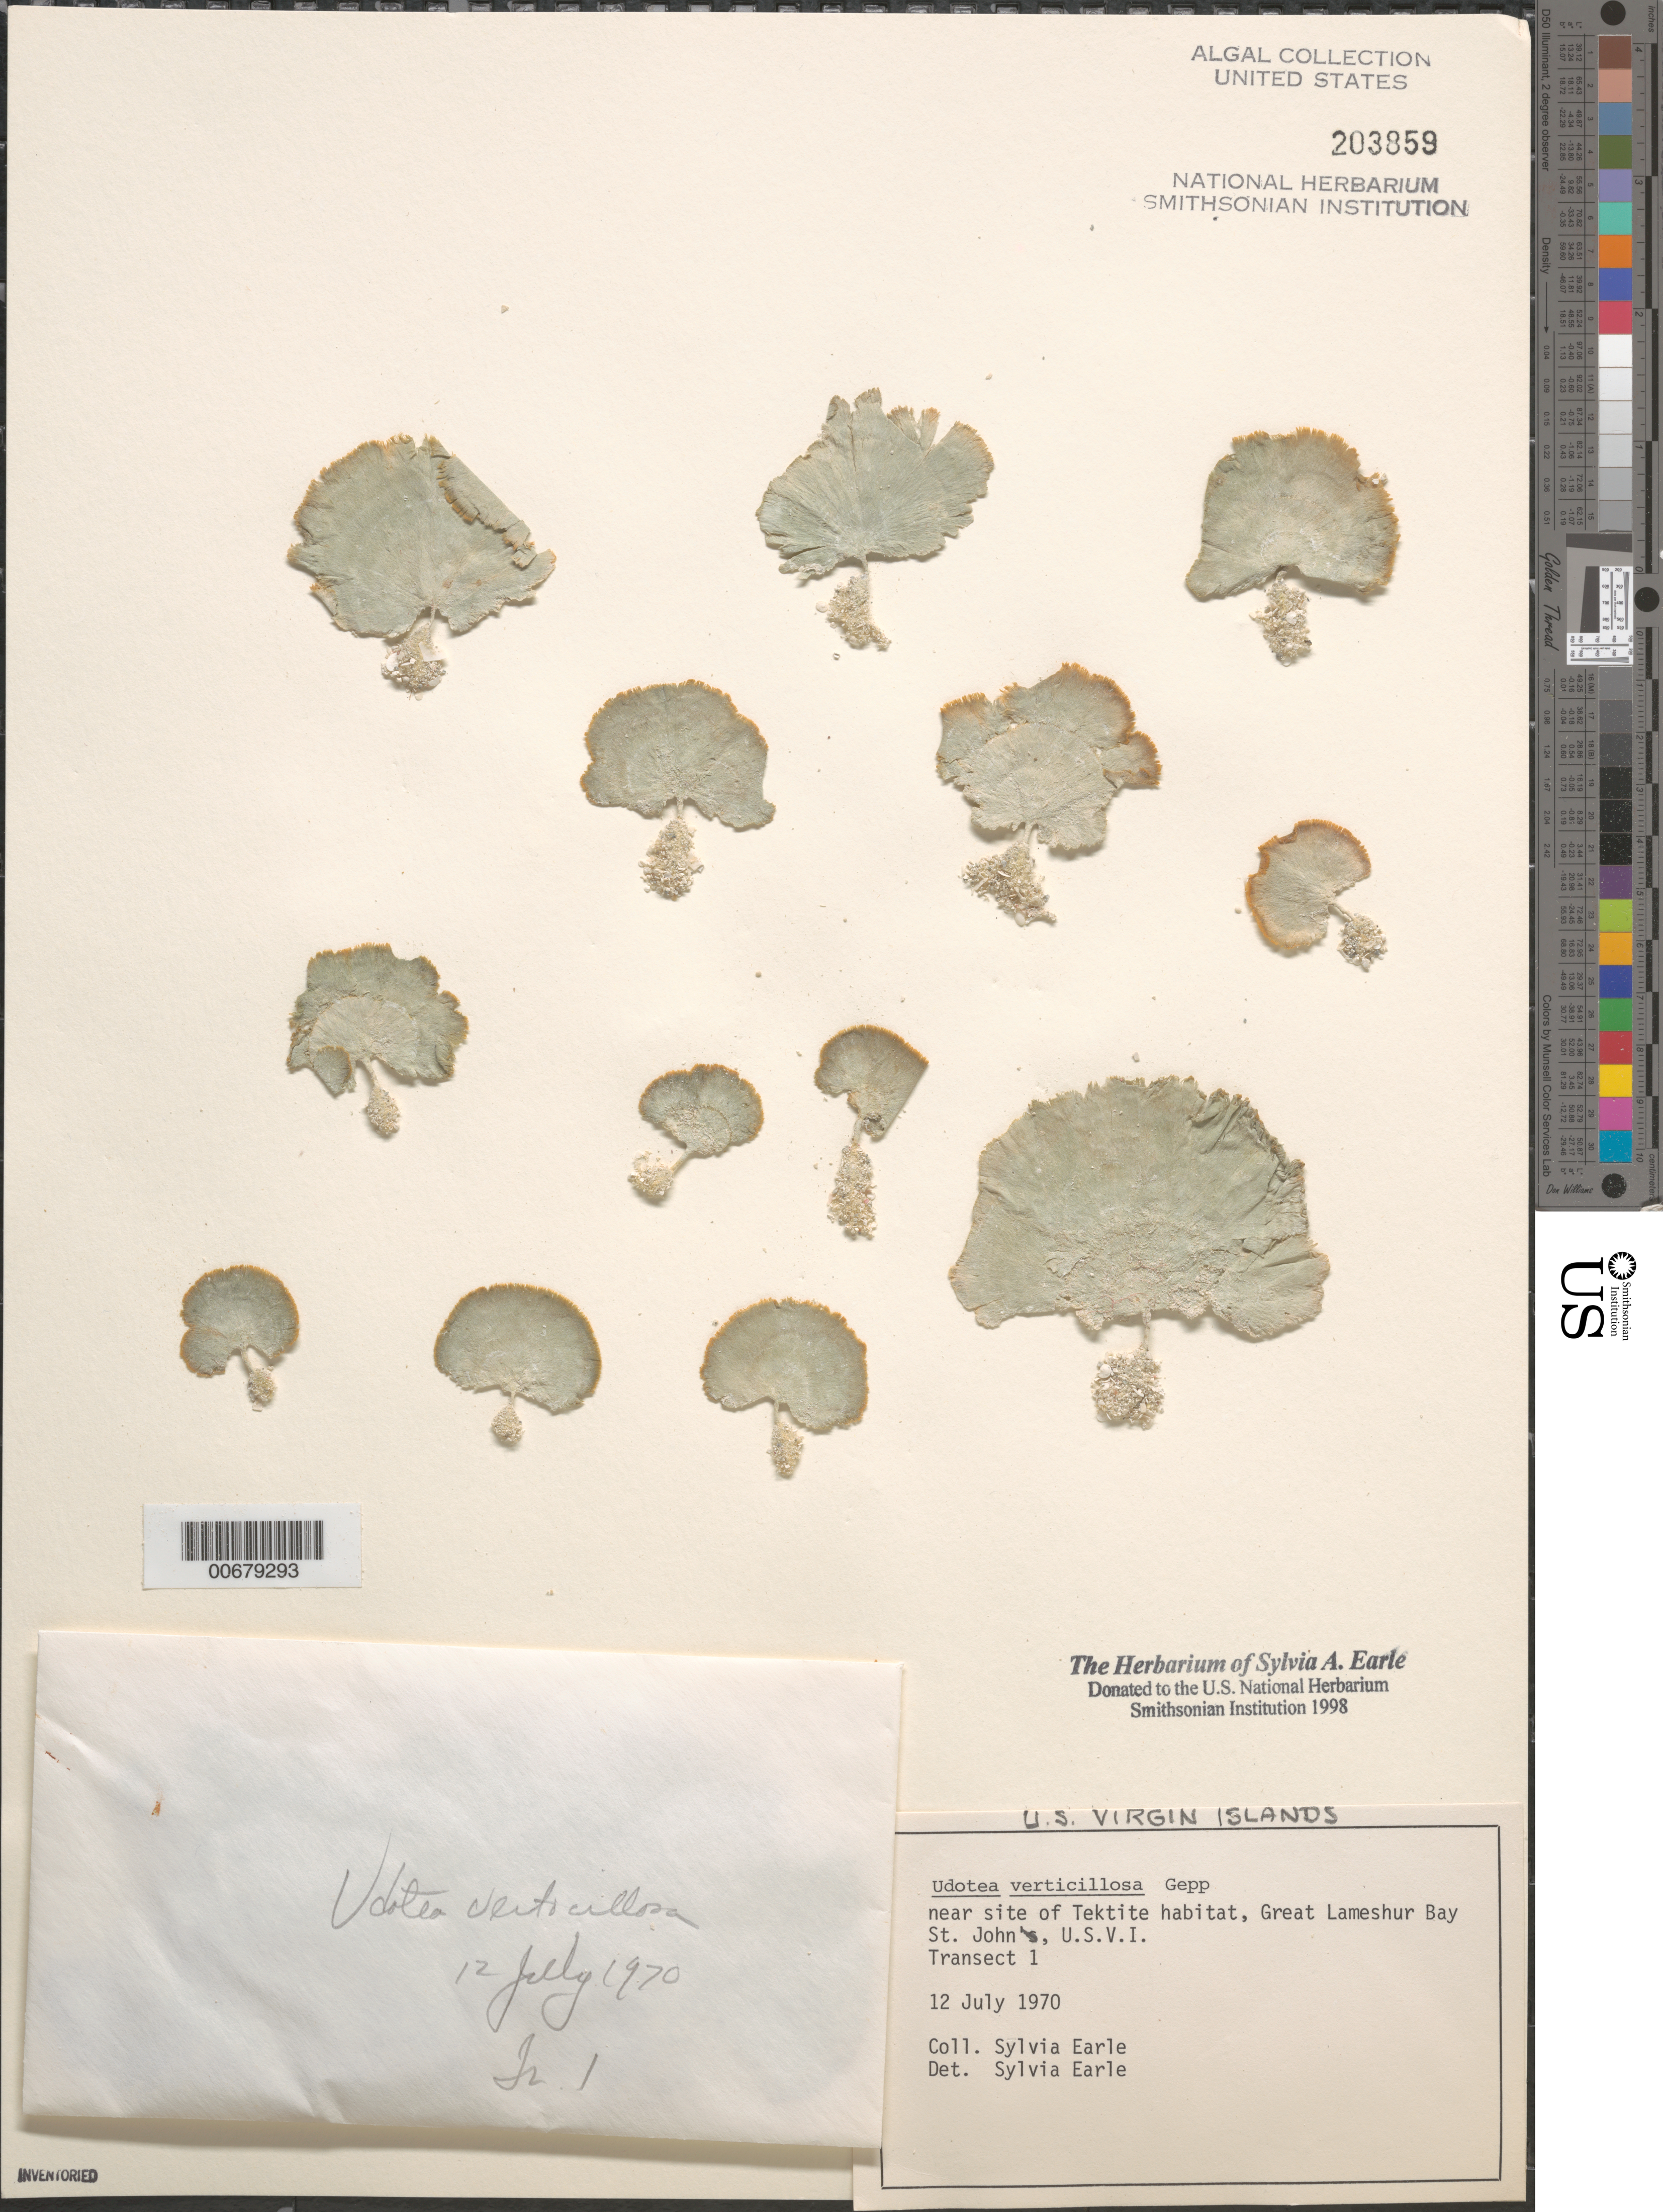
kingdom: Plantae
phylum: Chlorophyta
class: Ulvophyceae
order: Bryopsidales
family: Udoteaceae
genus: Udotea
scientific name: Udotea verticillosa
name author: A. Gepp & E. Gepp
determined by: Earle, S. A.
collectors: S. A. Earle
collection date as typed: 12 Jul 1970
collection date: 1970-07-12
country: U.S. Virgin Islands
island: St. John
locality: Great Lameshur Bay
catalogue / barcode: US 203859